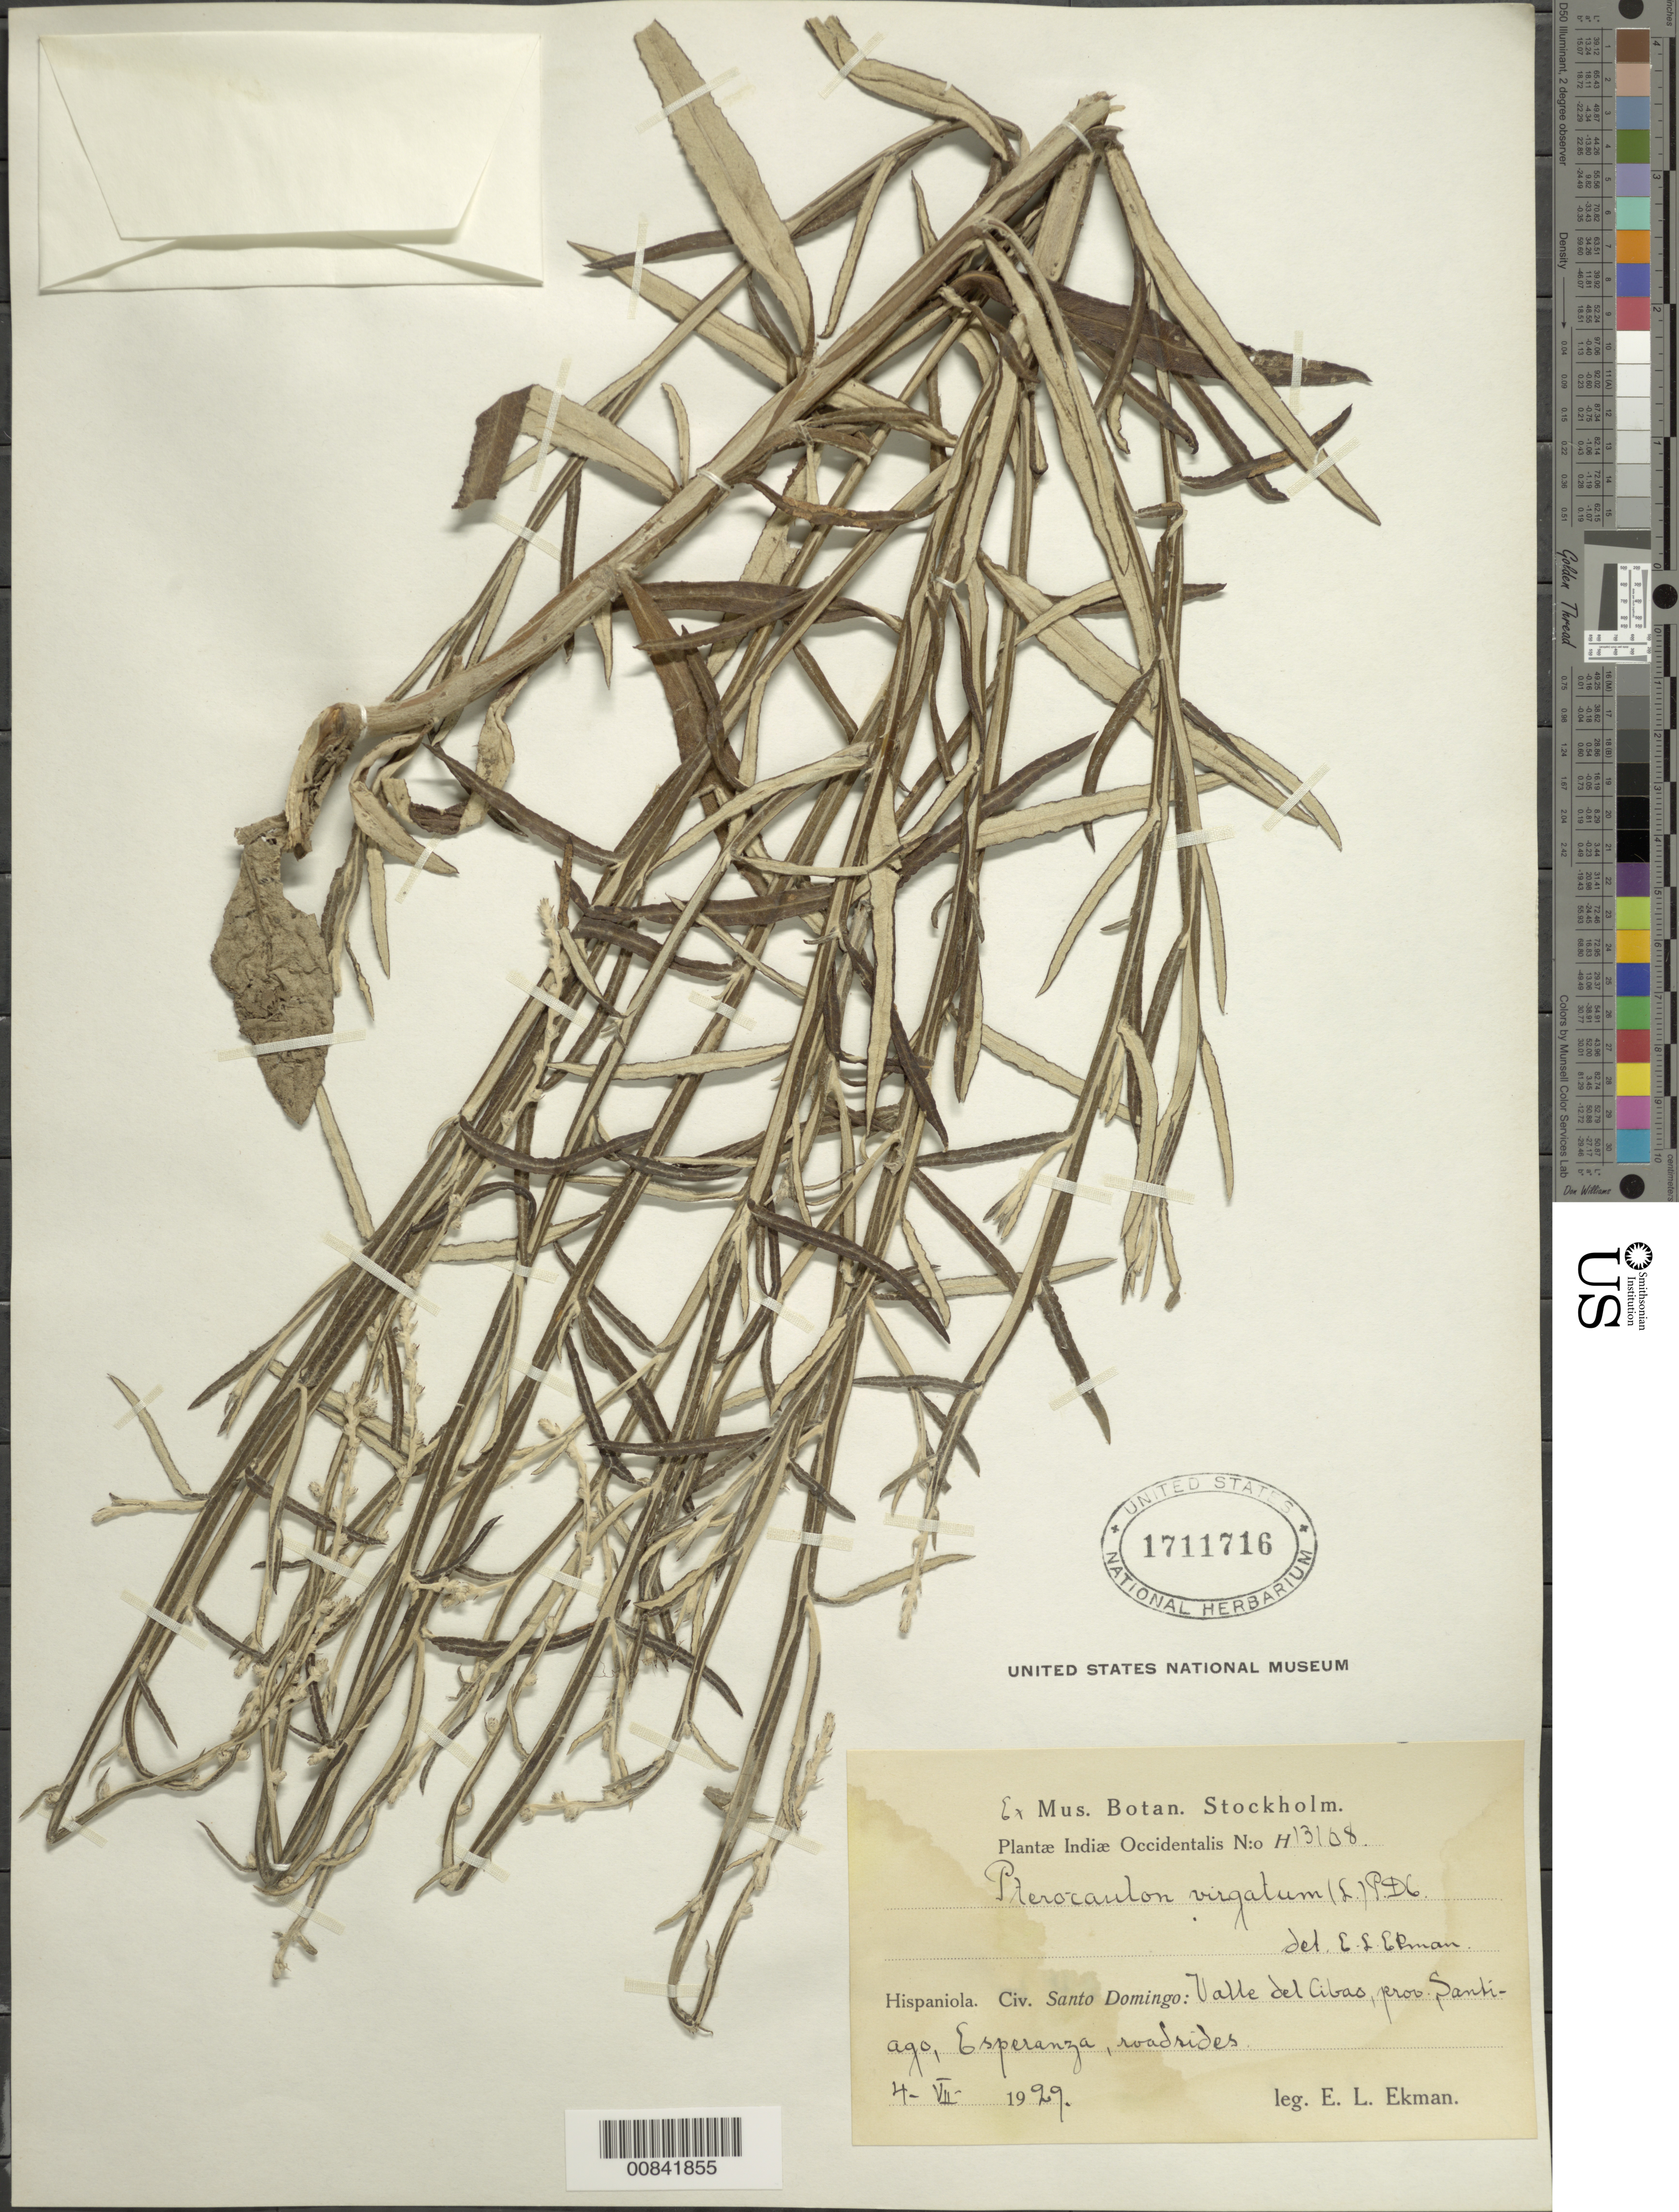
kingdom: Plantae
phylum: Tracheophyta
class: Magnoliopsida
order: Asterales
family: Asteraceae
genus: Pterocaulon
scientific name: Pterocaulon virgatum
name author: (L.) DC.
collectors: E. L. Ekman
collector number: H 13108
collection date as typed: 04 Jul 1929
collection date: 1929-07-04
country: Dominican Republic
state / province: Santiago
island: Hispaniola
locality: Valle del Cibao, Esperanza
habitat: Roadsides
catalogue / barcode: US 1711716